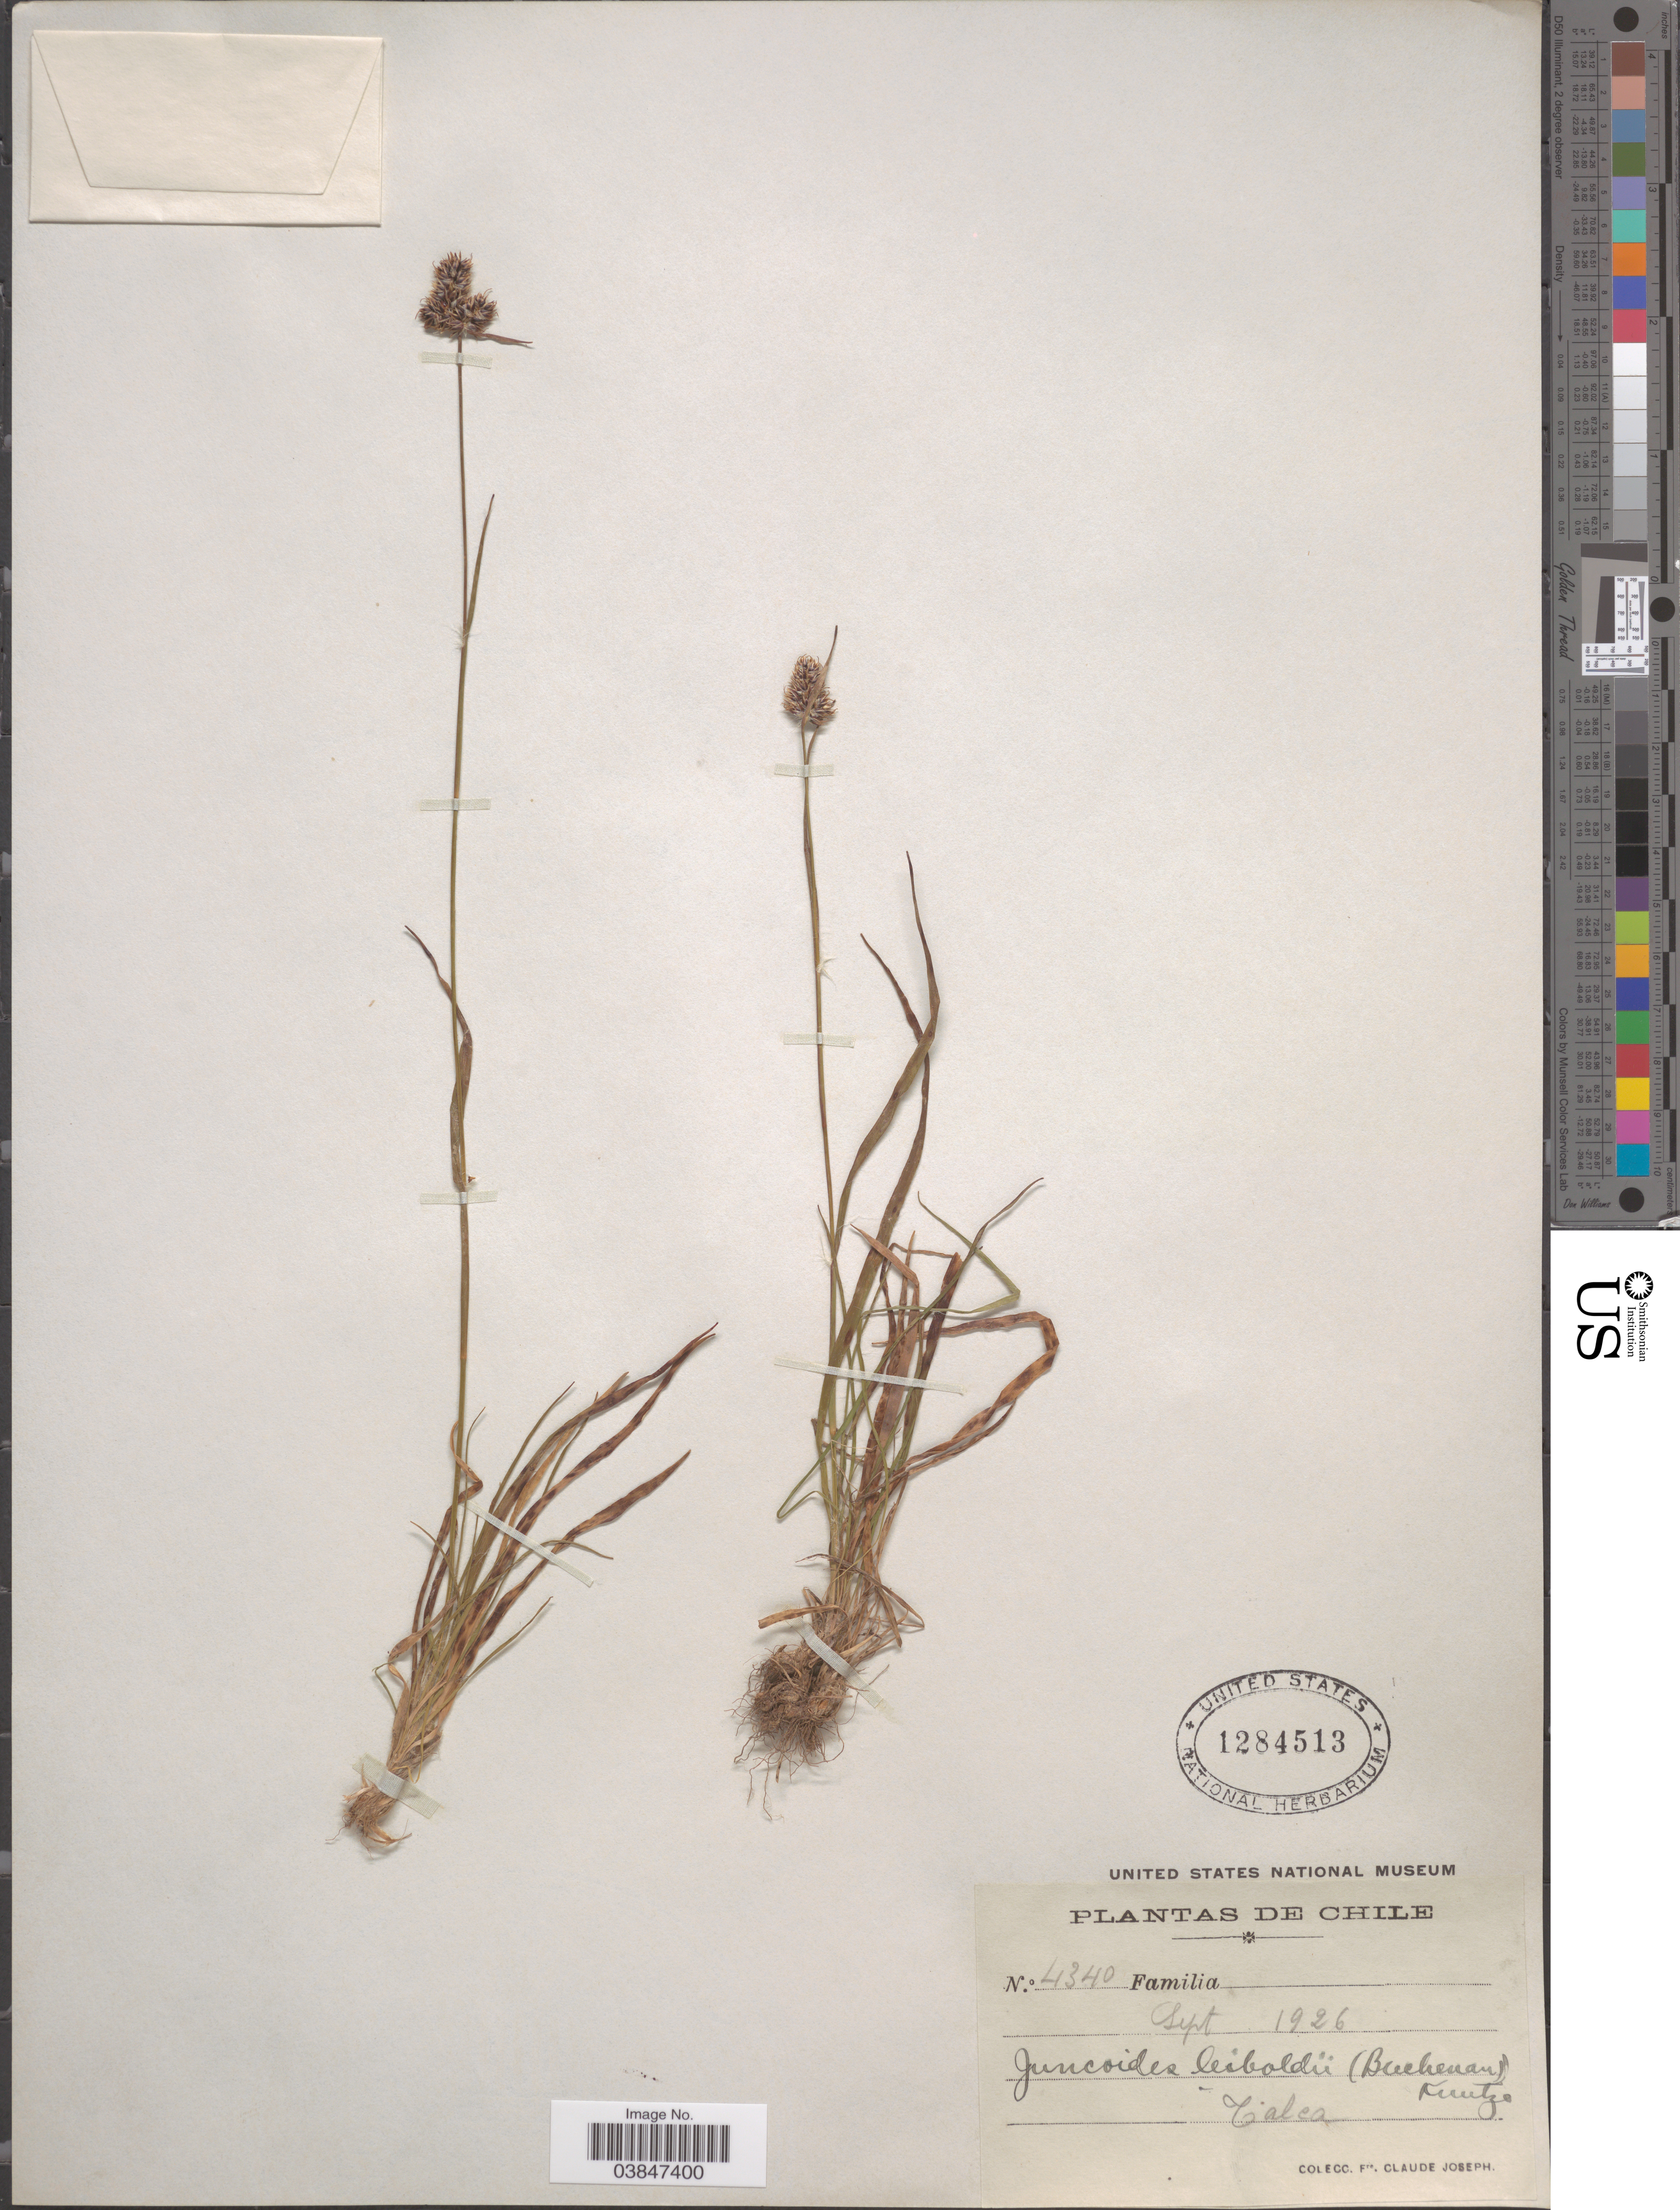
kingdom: Plantae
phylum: Tracheophyta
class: Liliopsida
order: Poales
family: Juncaceae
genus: Luzula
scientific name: Luzula leiboldii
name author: Buchenau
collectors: Bro. Claude-Joseph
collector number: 4340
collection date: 1926-09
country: Chile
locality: Talca.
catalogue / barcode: US 1284513